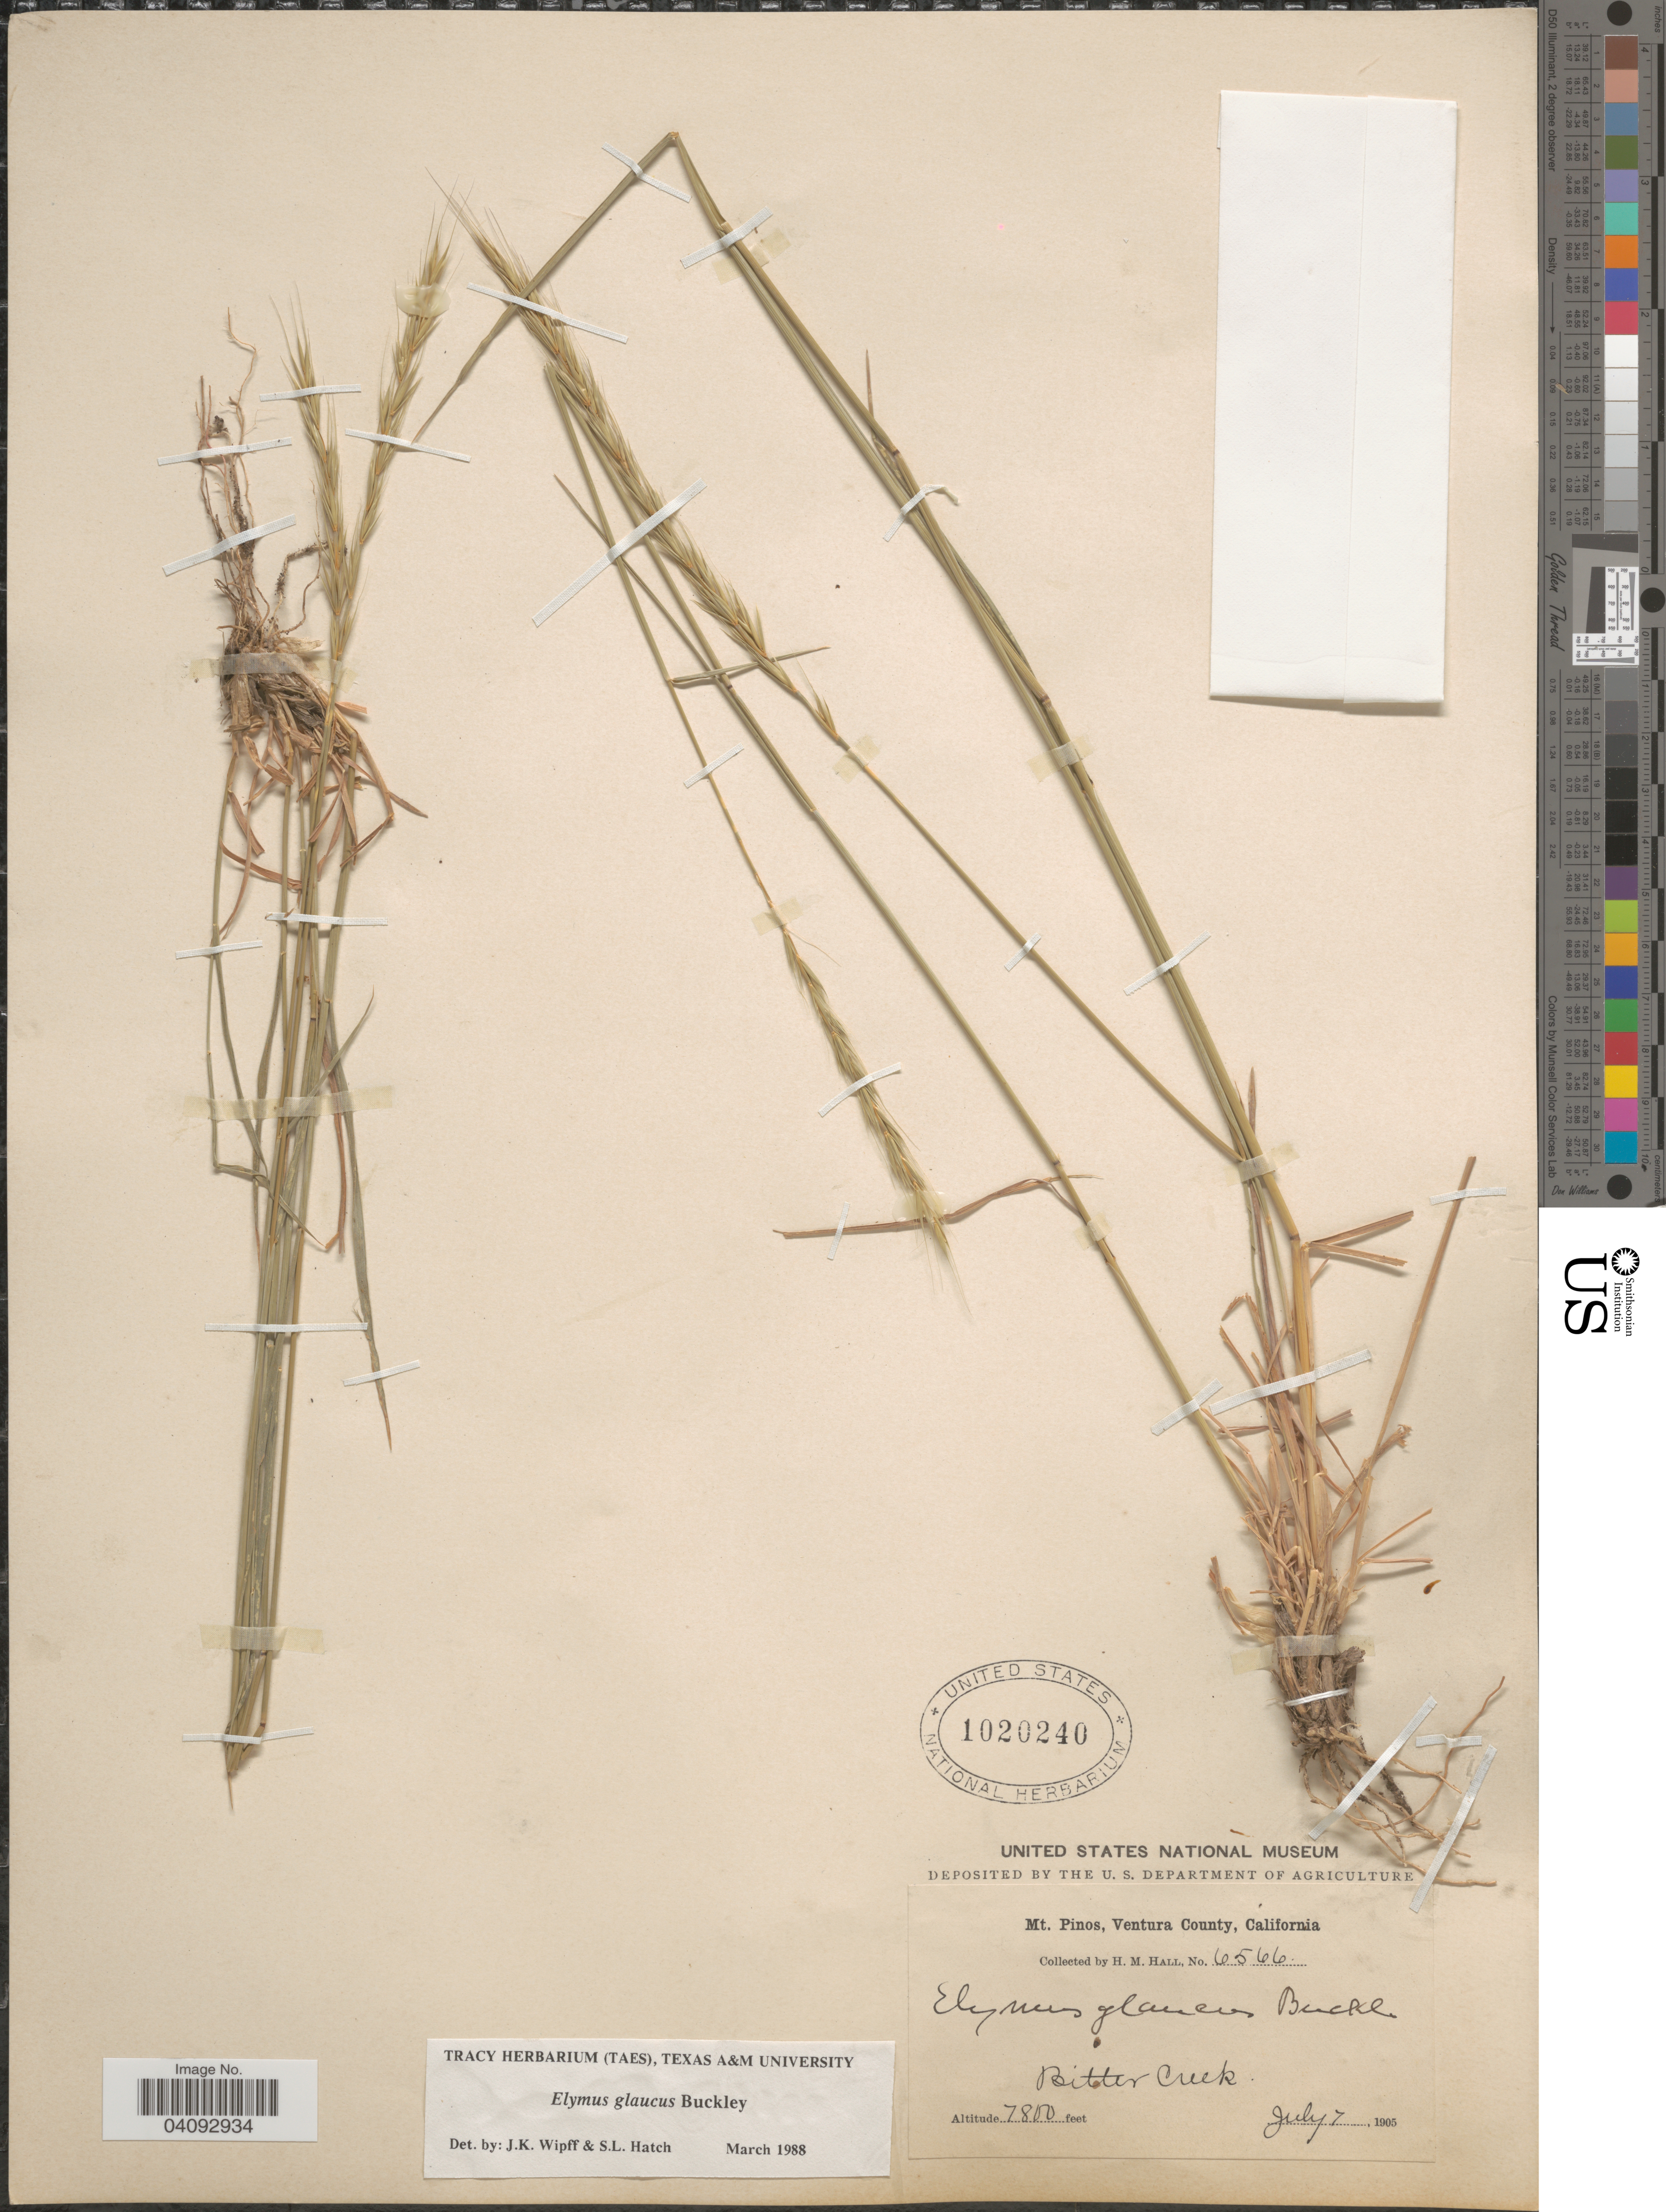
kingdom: Plantae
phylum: Tracheophyta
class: Liliopsida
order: Poales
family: Poaceae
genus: Elymus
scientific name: Elymus glaucus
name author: Buckley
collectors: H. M. Hall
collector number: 6566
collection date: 1905-07-07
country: United States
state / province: California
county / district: Ventura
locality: Mt. Pinos, Ventura County. Bitter Creek.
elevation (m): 2377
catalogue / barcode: US 1020240